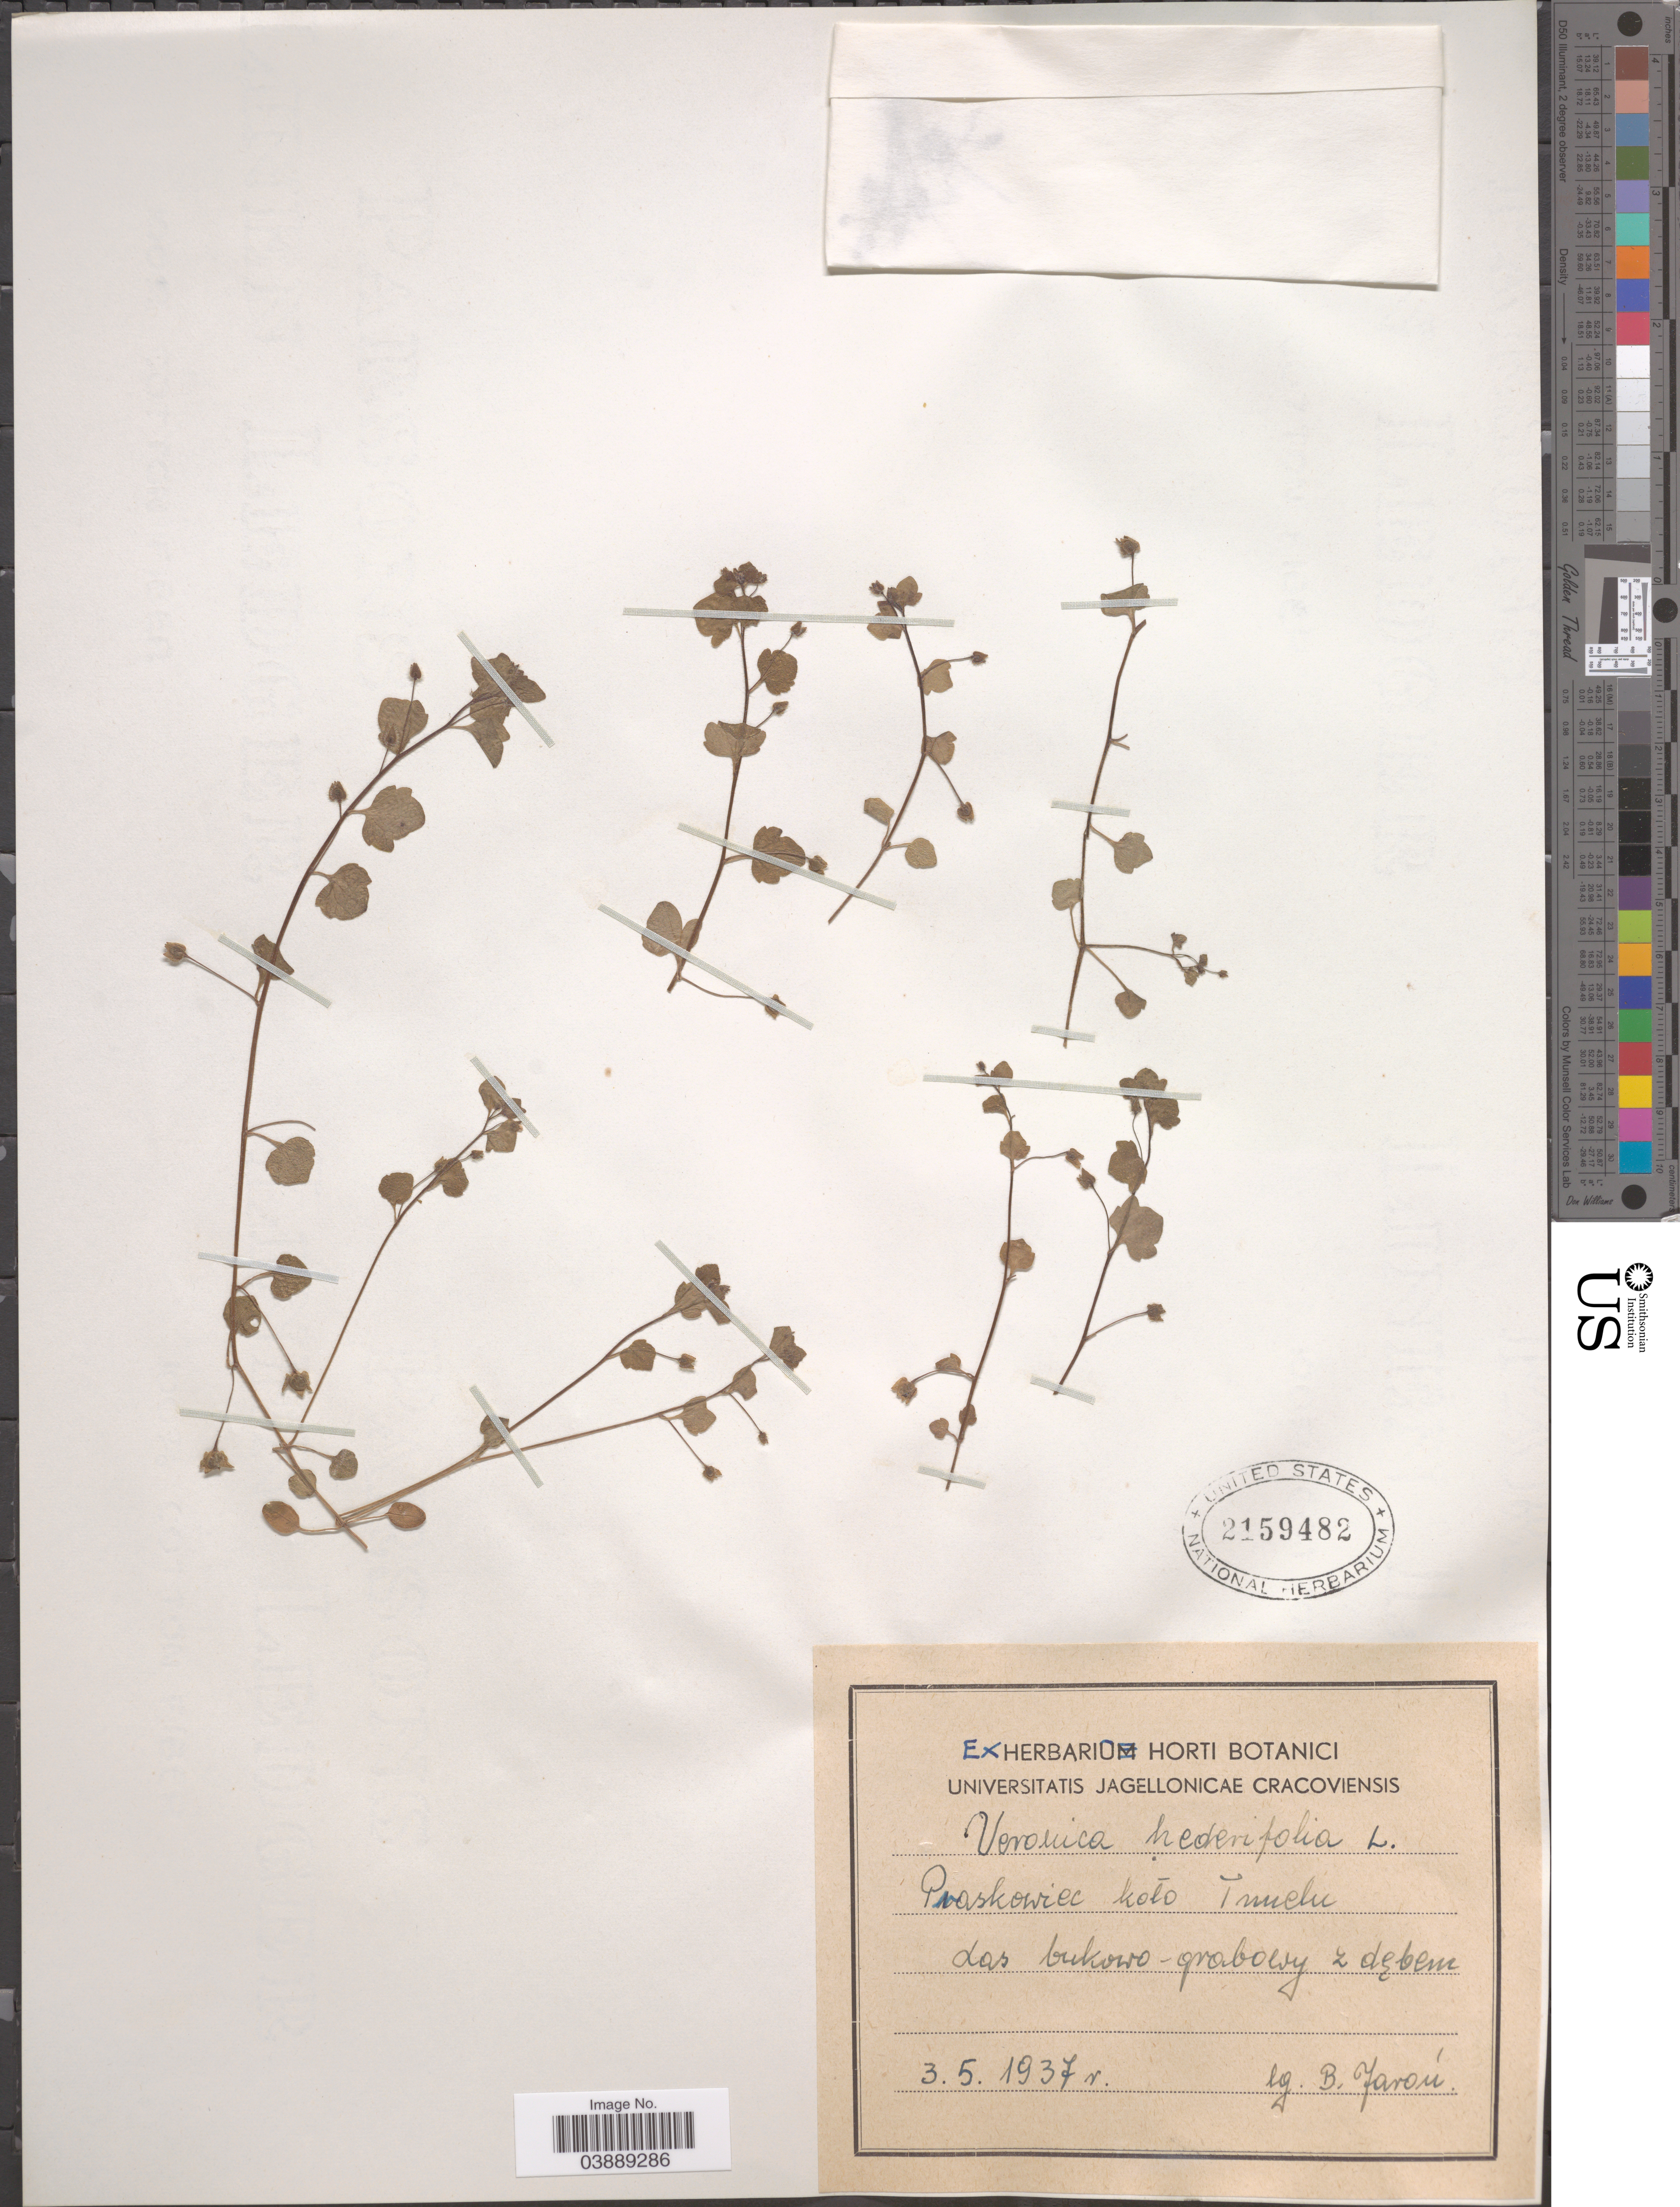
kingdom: Plantae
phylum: Tracheophyta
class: Magnoliopsida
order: Lamiales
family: Plantaginaceae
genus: Veronica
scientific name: Veronica hederifolia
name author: L.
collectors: B. Jaron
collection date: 1937-05-03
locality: Pvaskowiec koto Trucke das bukowo-grabowy 2 dzbeni. [interpreted]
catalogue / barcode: US 2159482